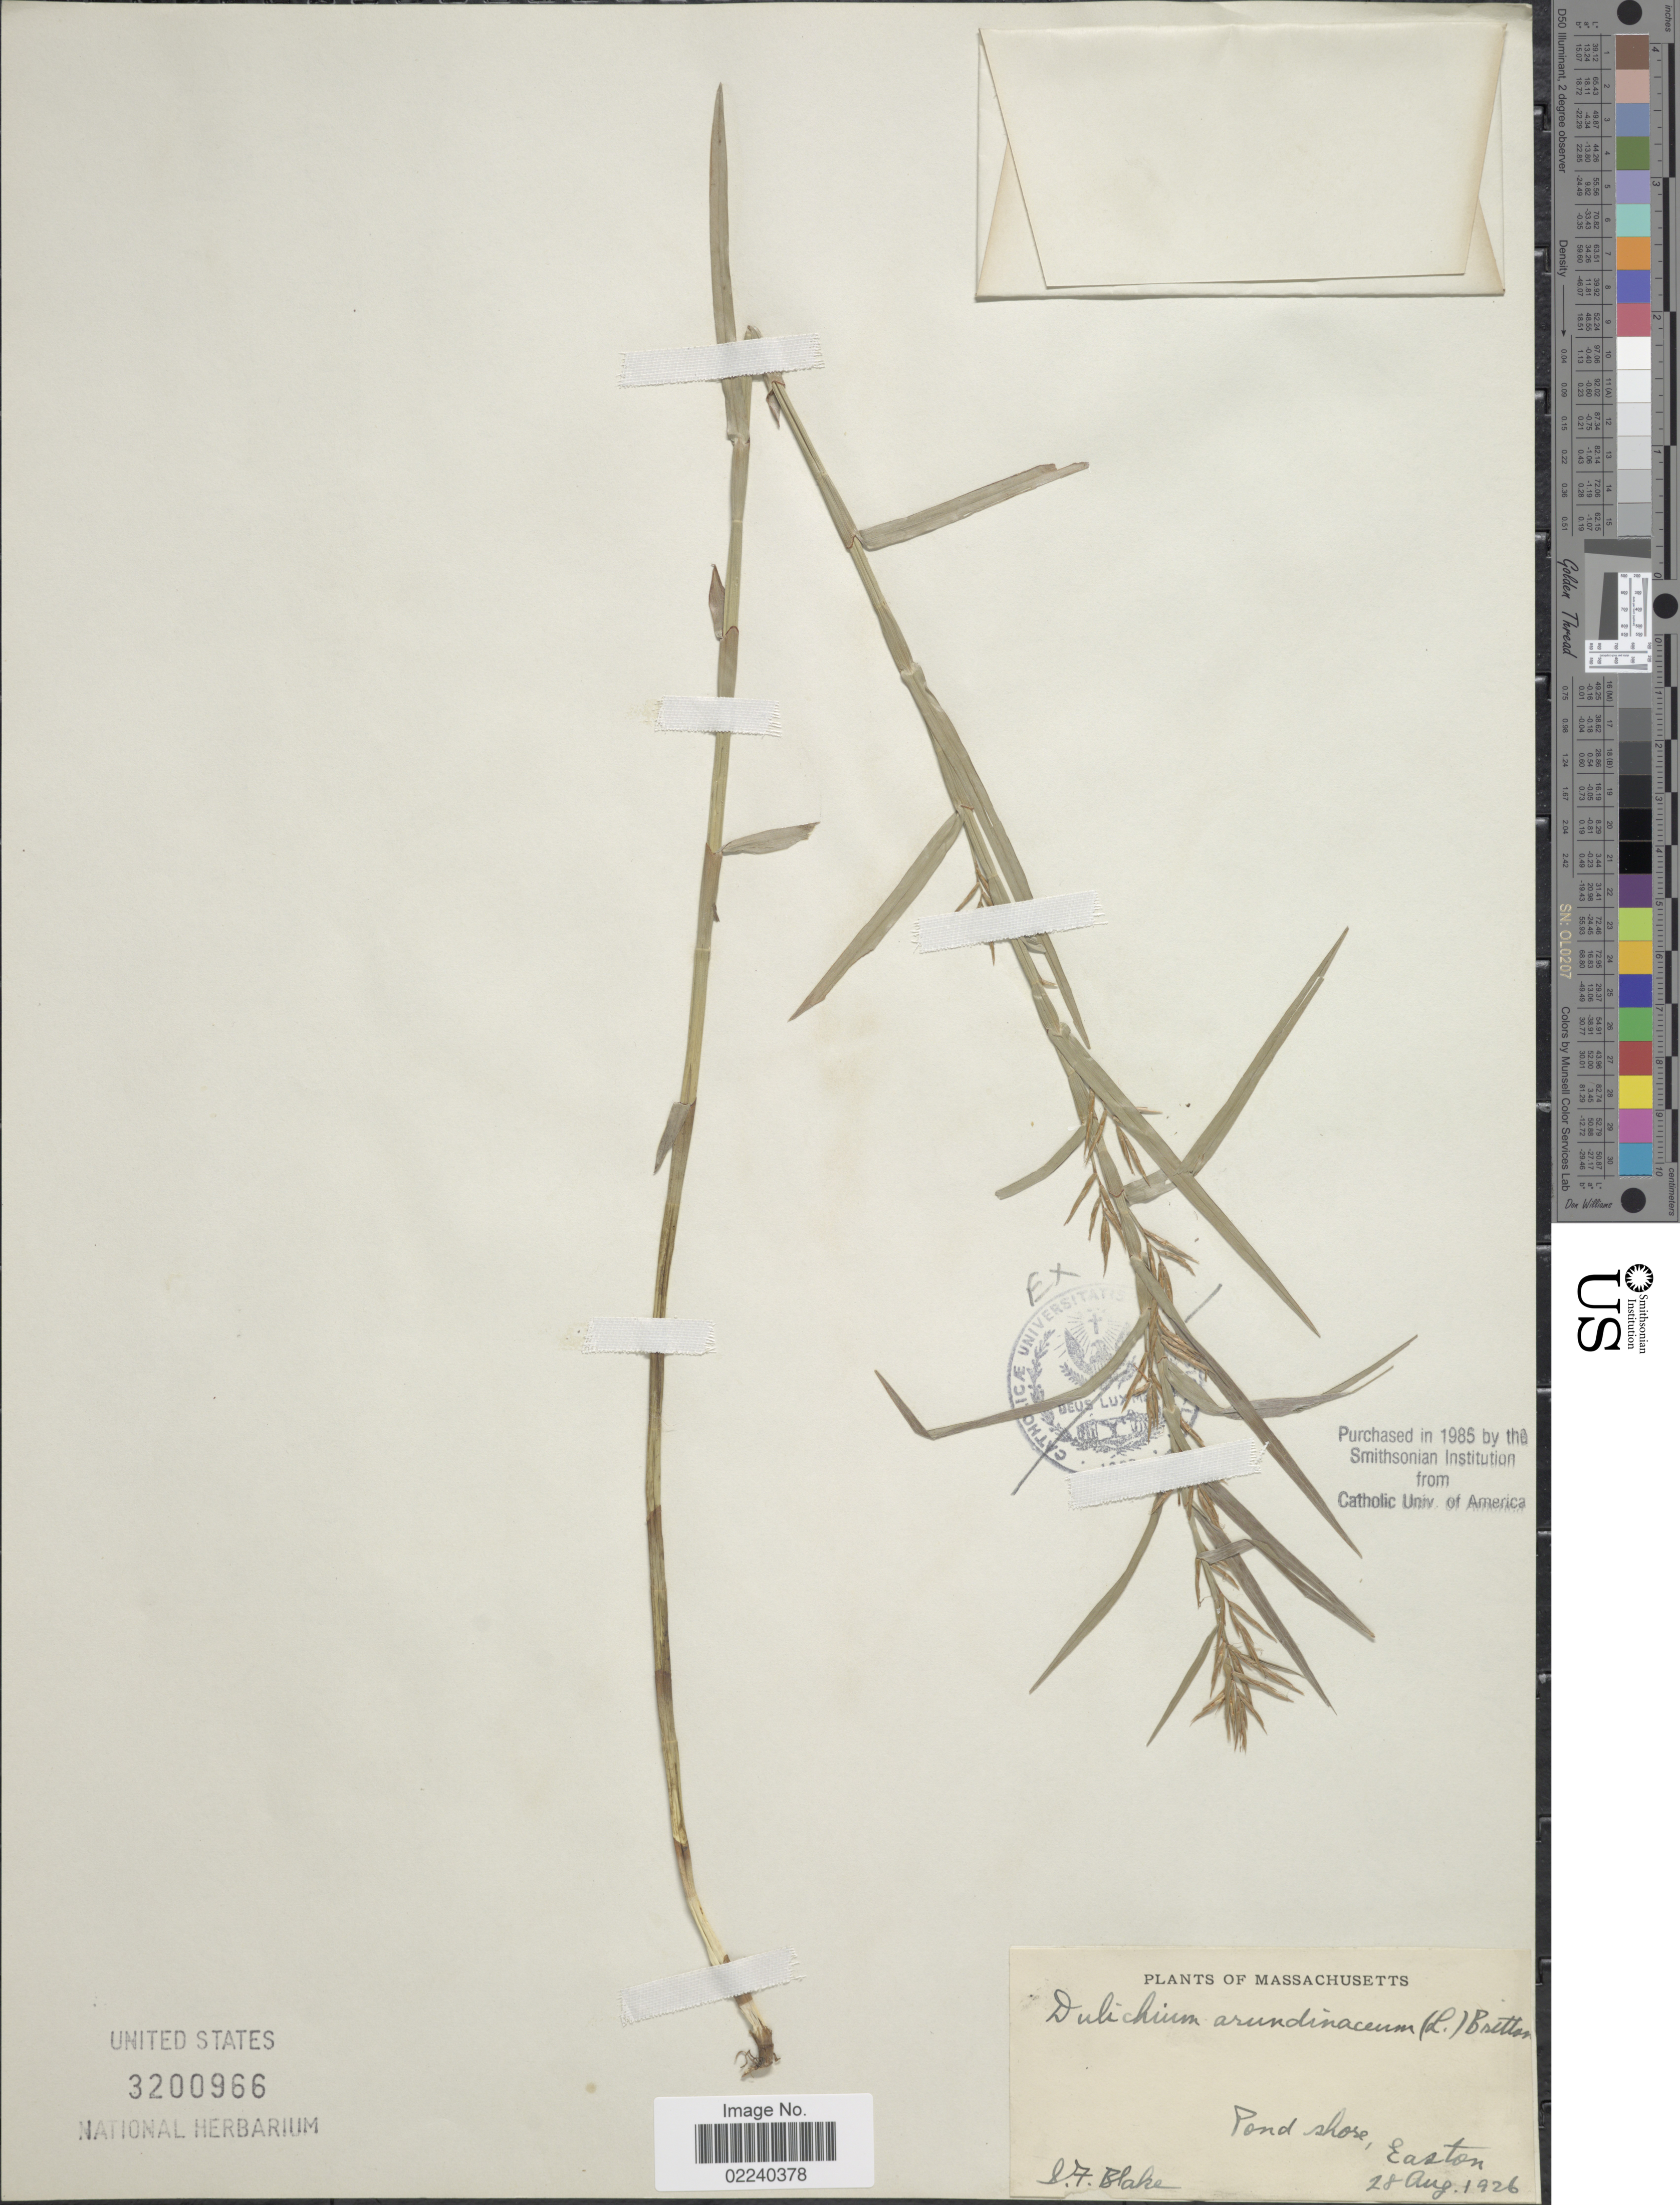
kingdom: Plantae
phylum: Tracheophyta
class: Liliopsida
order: Poales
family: Cyperaceae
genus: Dulichium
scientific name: Dulichium arundinaceum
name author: (L.) Britton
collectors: S. Blake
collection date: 1926-08-28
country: United States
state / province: Massachusetts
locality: Easton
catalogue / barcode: US 3200966